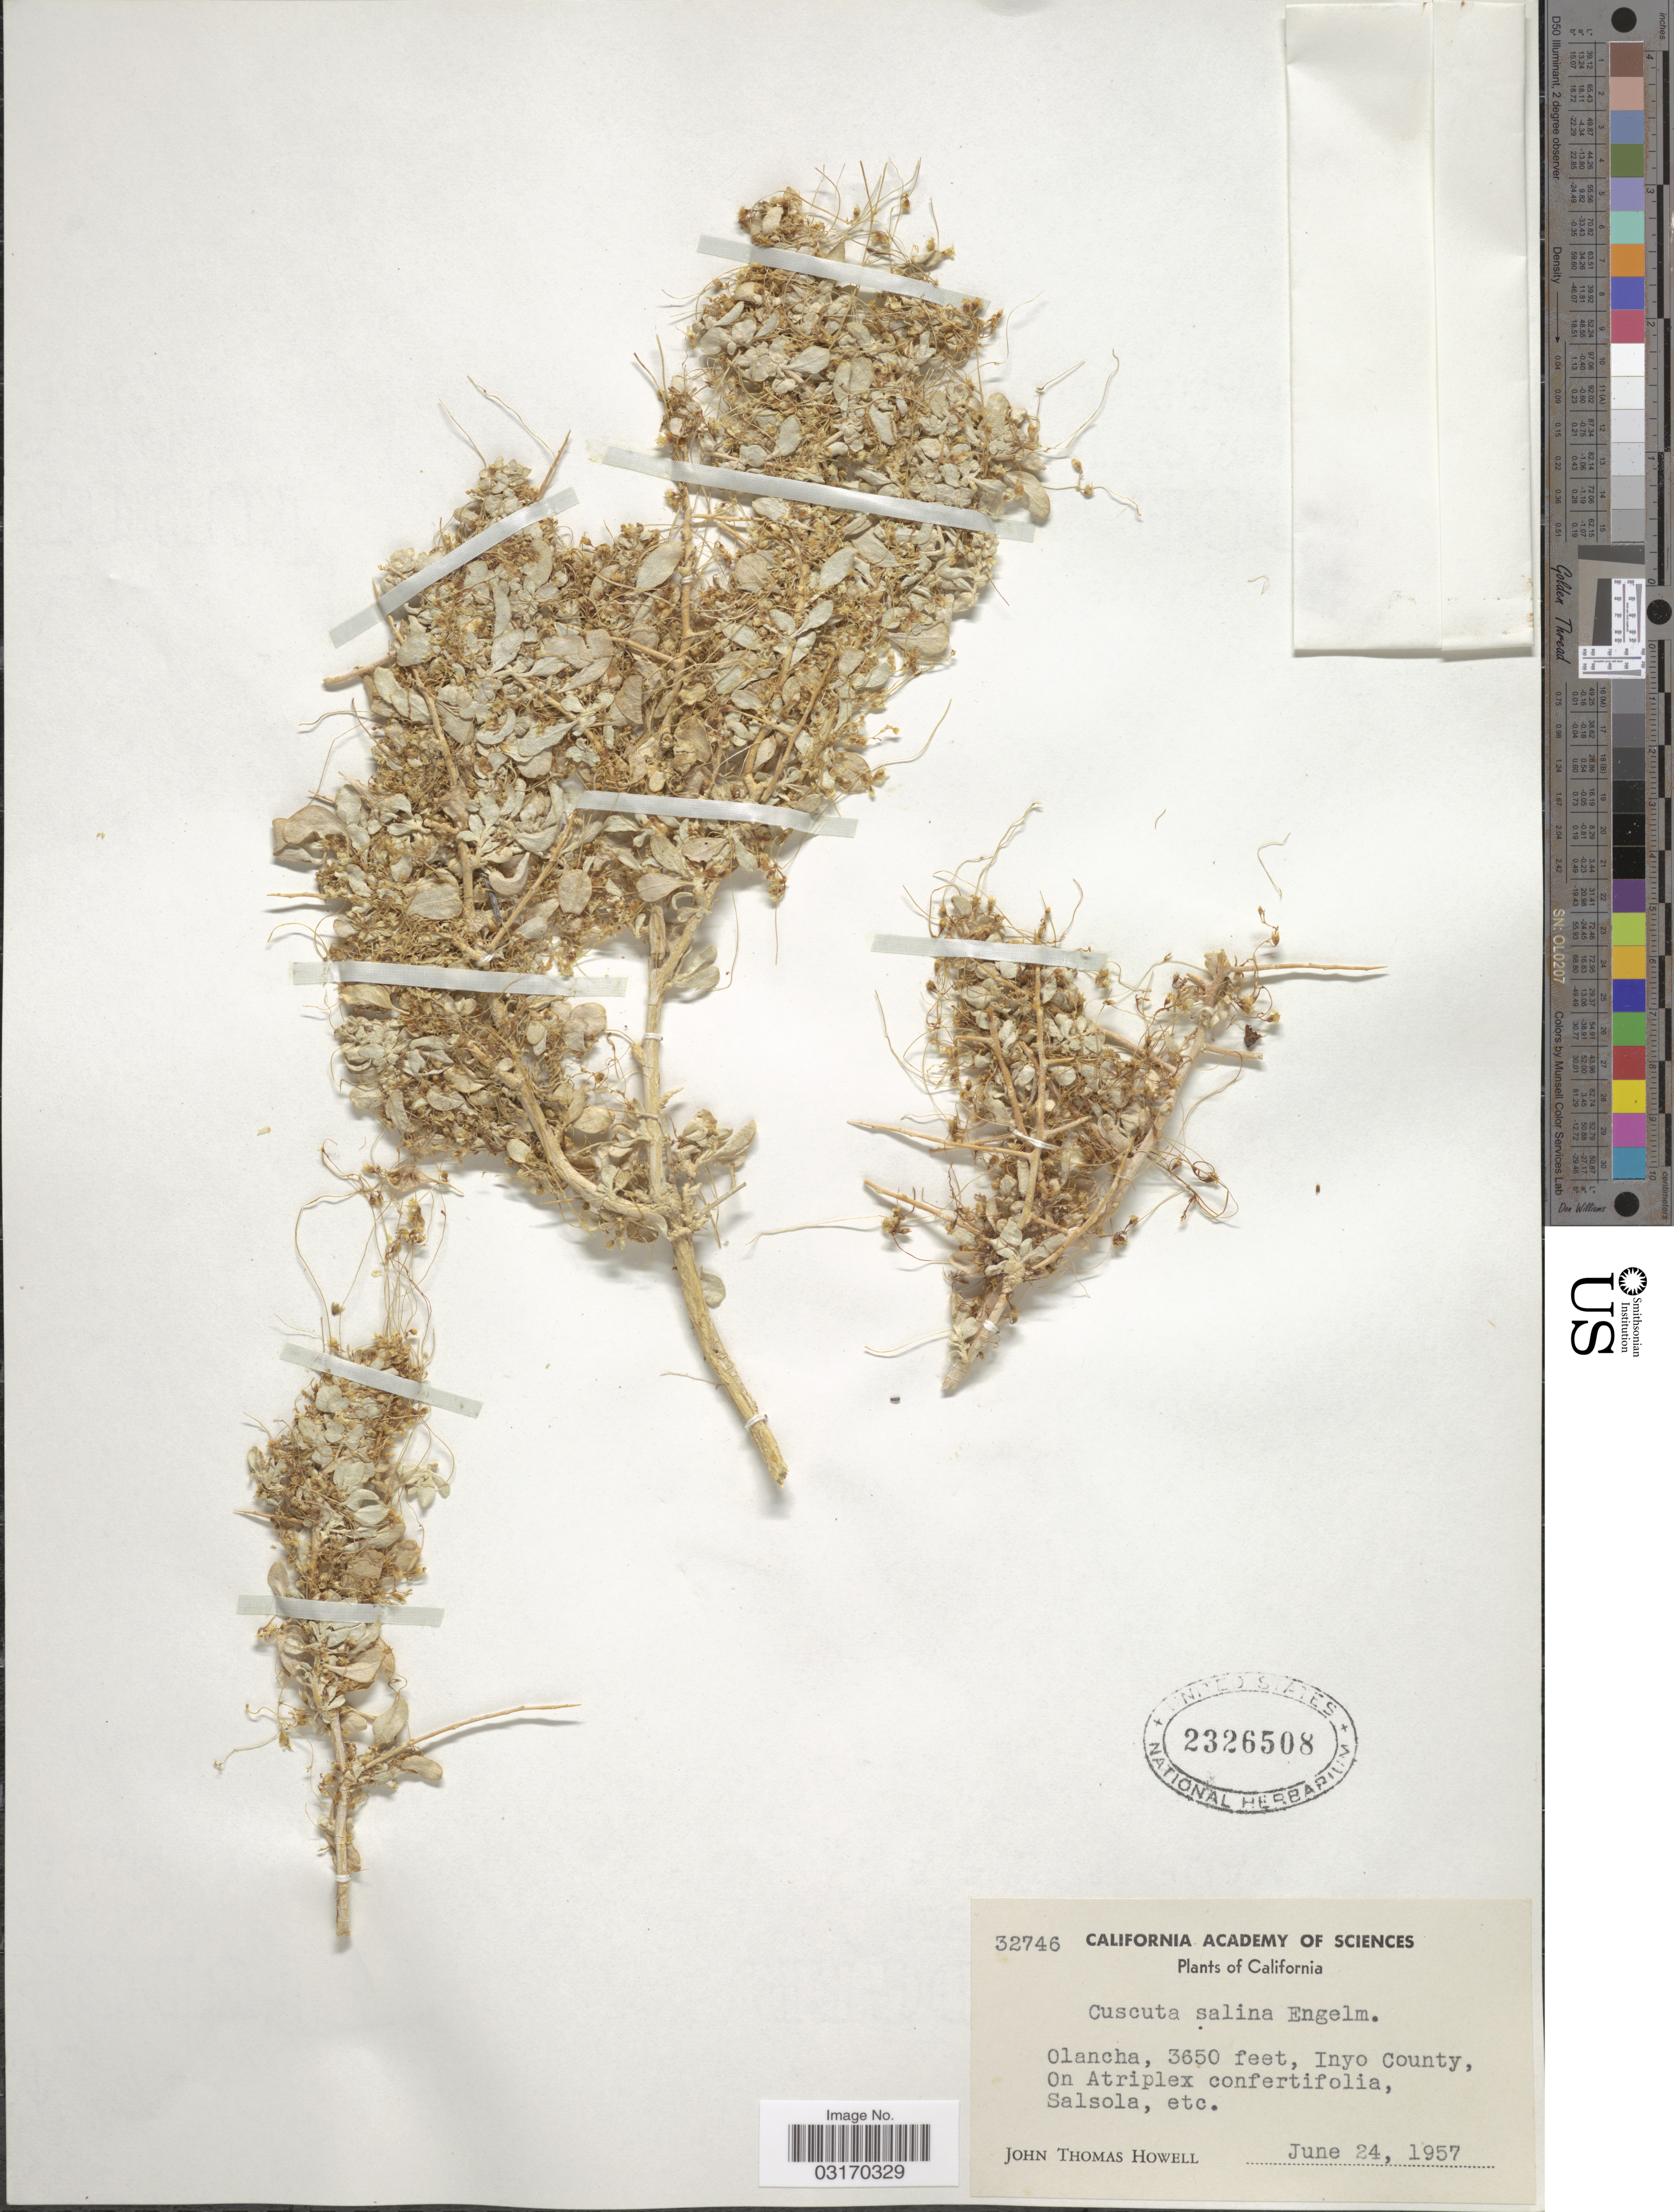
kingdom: Plantae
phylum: Tracheophyta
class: Magnoliopsida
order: Solanales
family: Convolvulaceae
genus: Cuscuta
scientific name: Cuscuta salina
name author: Engelm.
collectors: J. T. Howell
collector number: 32746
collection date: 1957-06-24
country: United States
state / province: California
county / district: Inyo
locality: Olancha, Inyo County.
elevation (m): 1113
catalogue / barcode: US 2326508